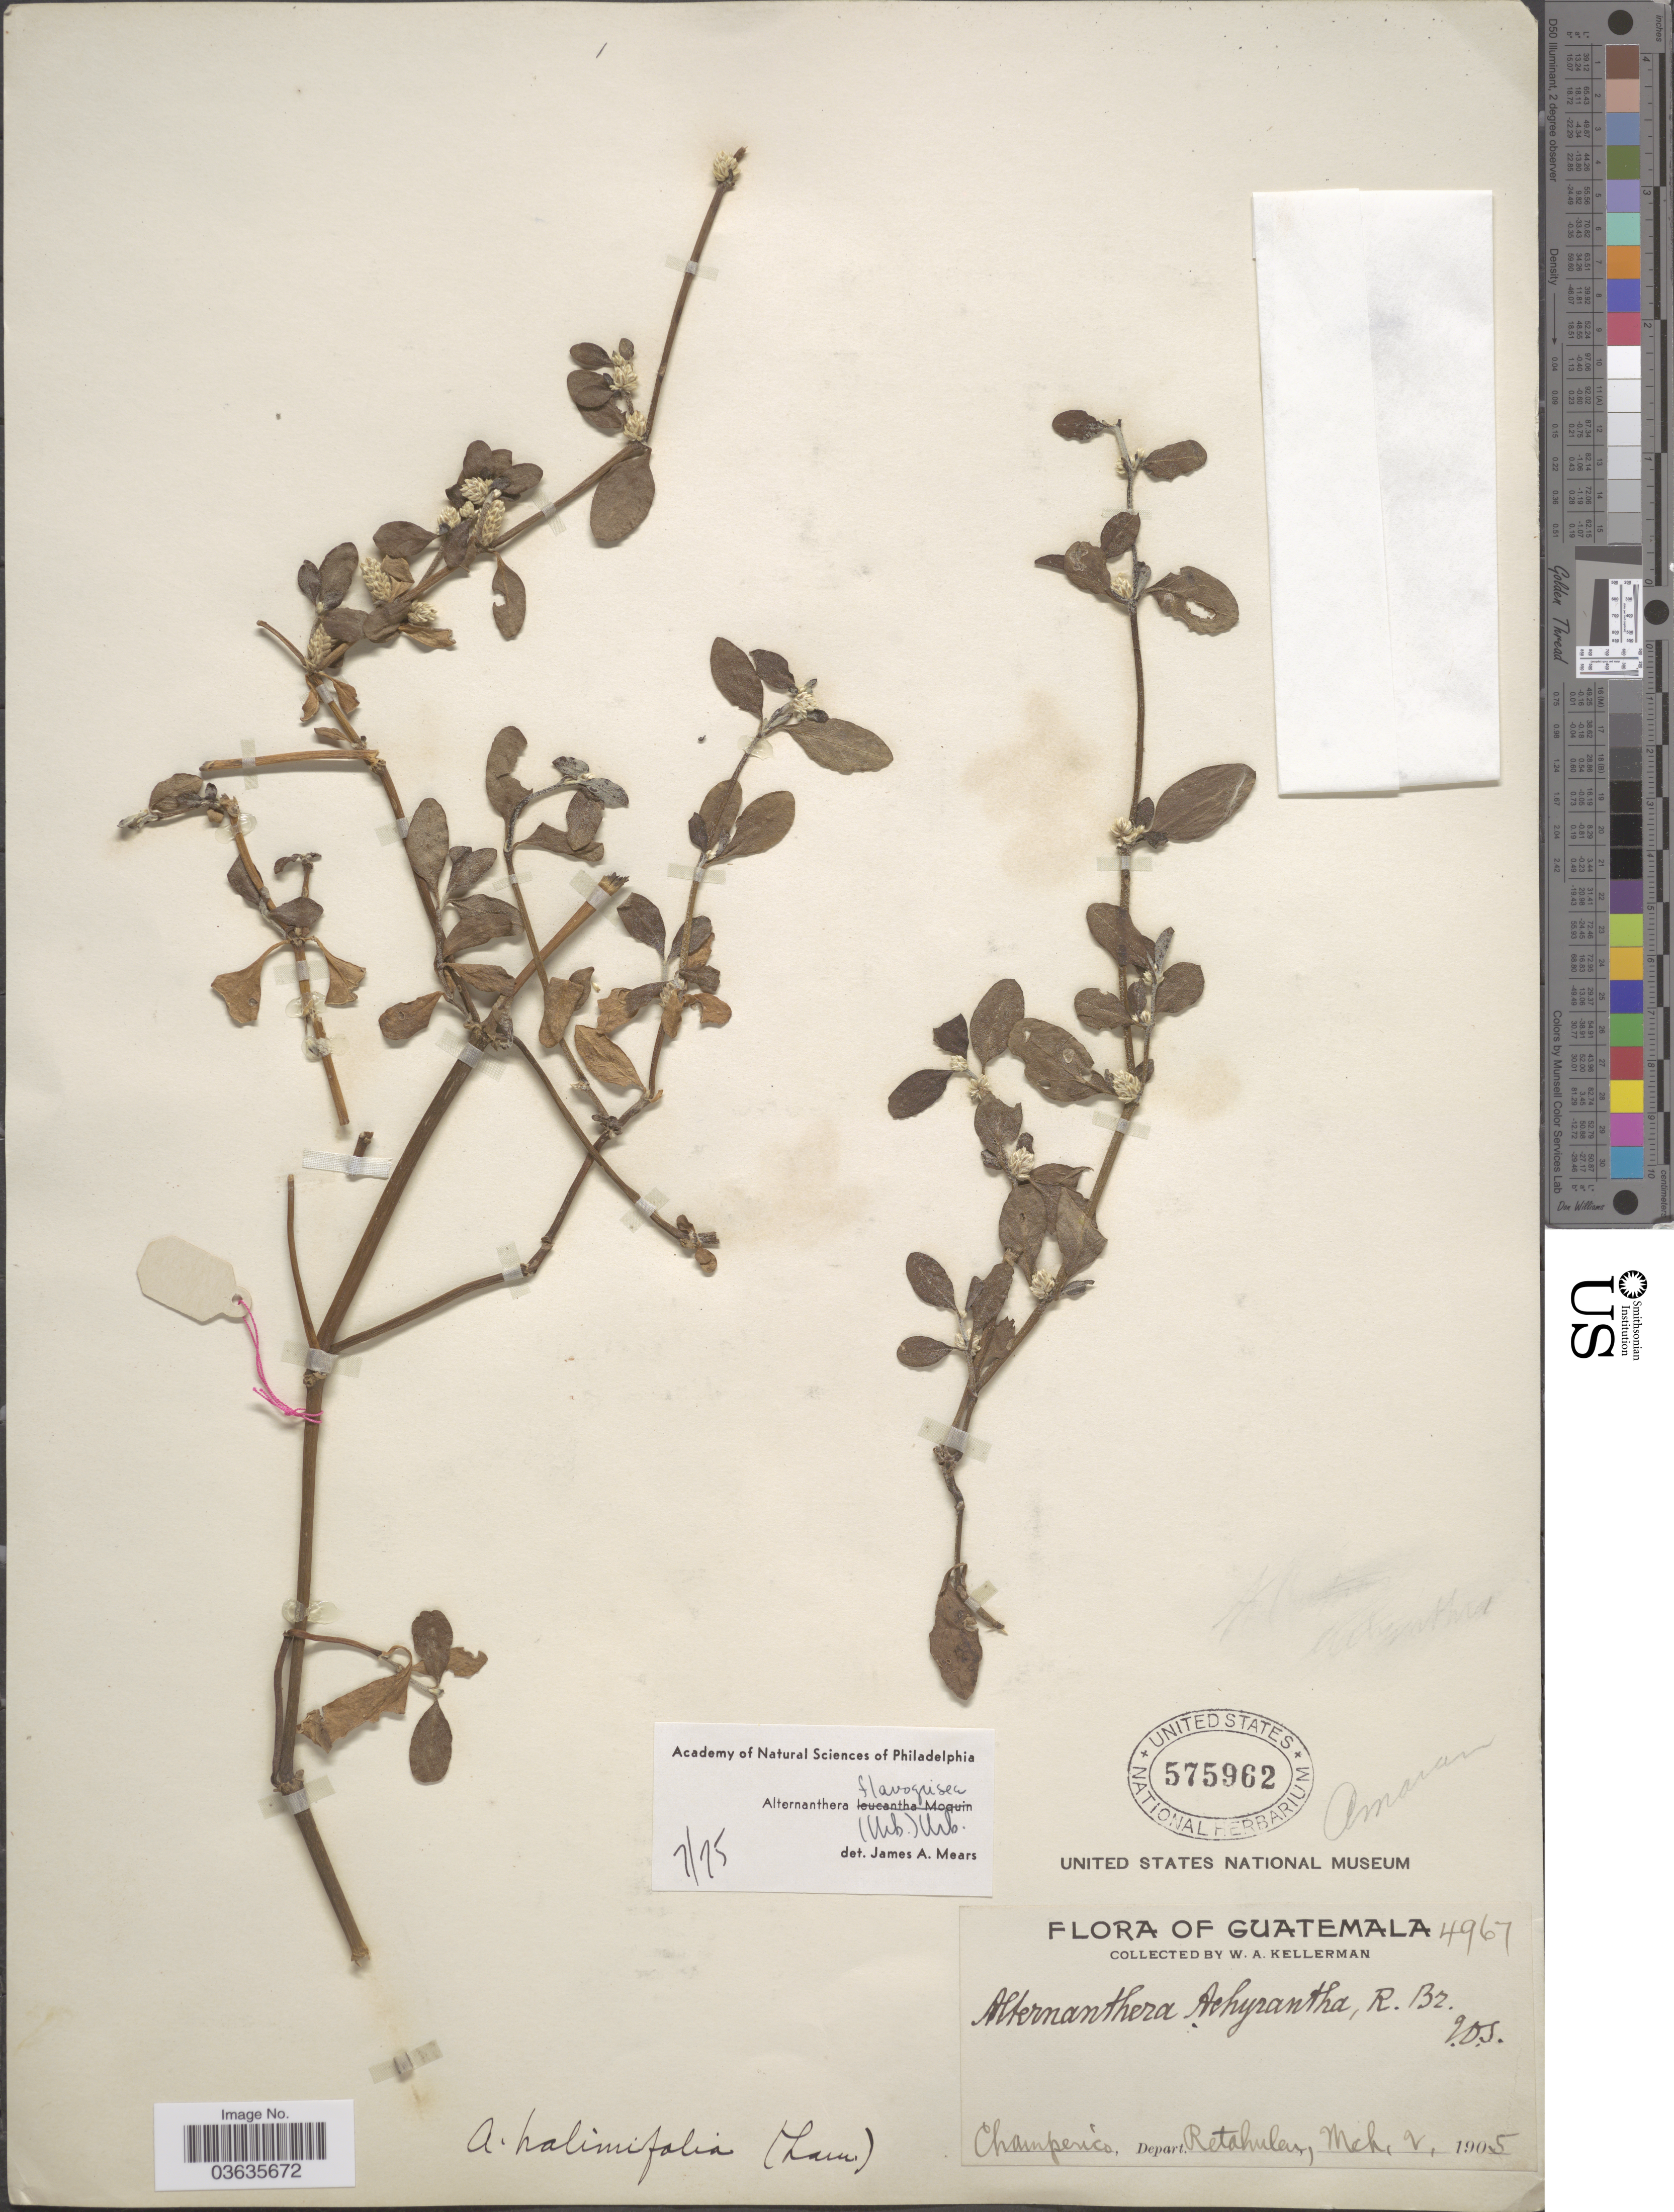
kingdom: Plantae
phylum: Tracheophyta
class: Magnoliopsida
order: Caryophyllales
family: Amaranthaceae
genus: Alternanthera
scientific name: Alternanthera flavogrisea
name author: Urb.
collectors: W. Kellerman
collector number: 4967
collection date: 1905-03-02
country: Guatemala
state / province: Retalhuleu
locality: Champerico, Depart. Retalhuleu.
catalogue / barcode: US 575962